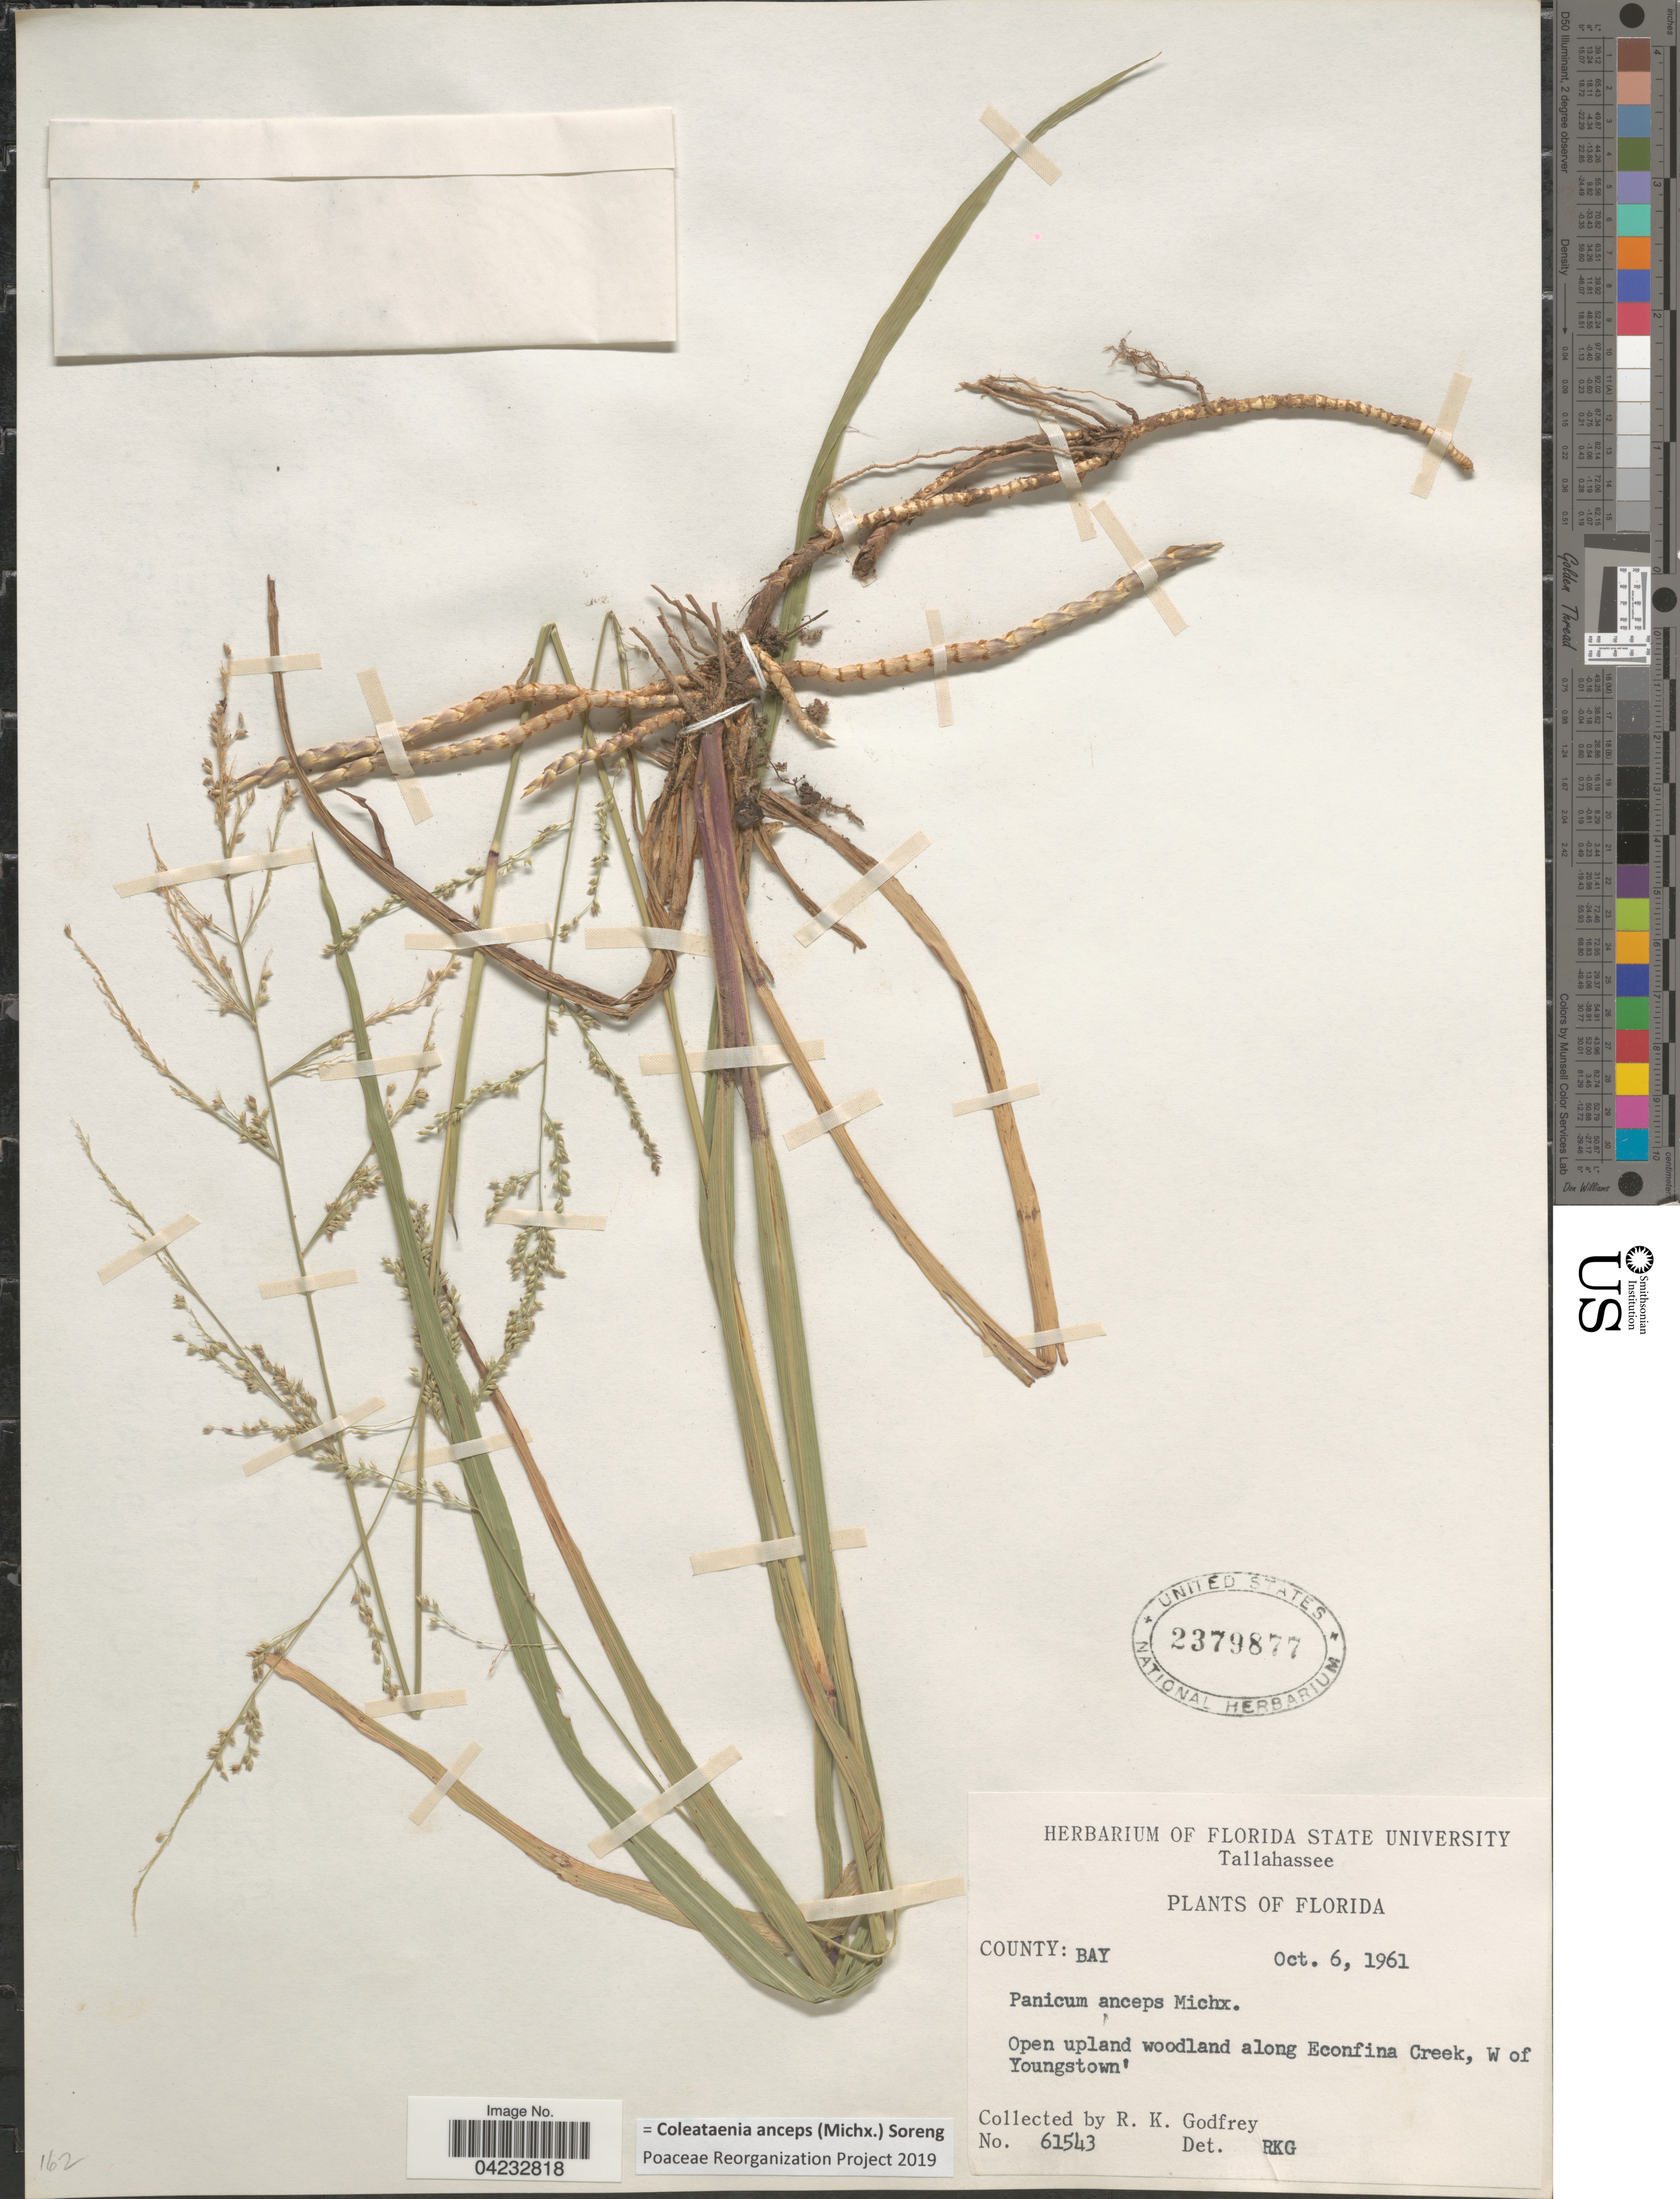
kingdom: Plantae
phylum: Tracheophyta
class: Liliopsida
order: Poales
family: Poaceae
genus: Coleataenia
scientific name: Coleataenia anceps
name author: (Michx.) Soreng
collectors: R. K. Godfrey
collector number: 61543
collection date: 1961-10-06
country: United States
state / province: Florida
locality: Tallahassee. County: Bay. Open upland woodland along Econfina Creek, W of Youngstown'.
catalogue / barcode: US 2379877